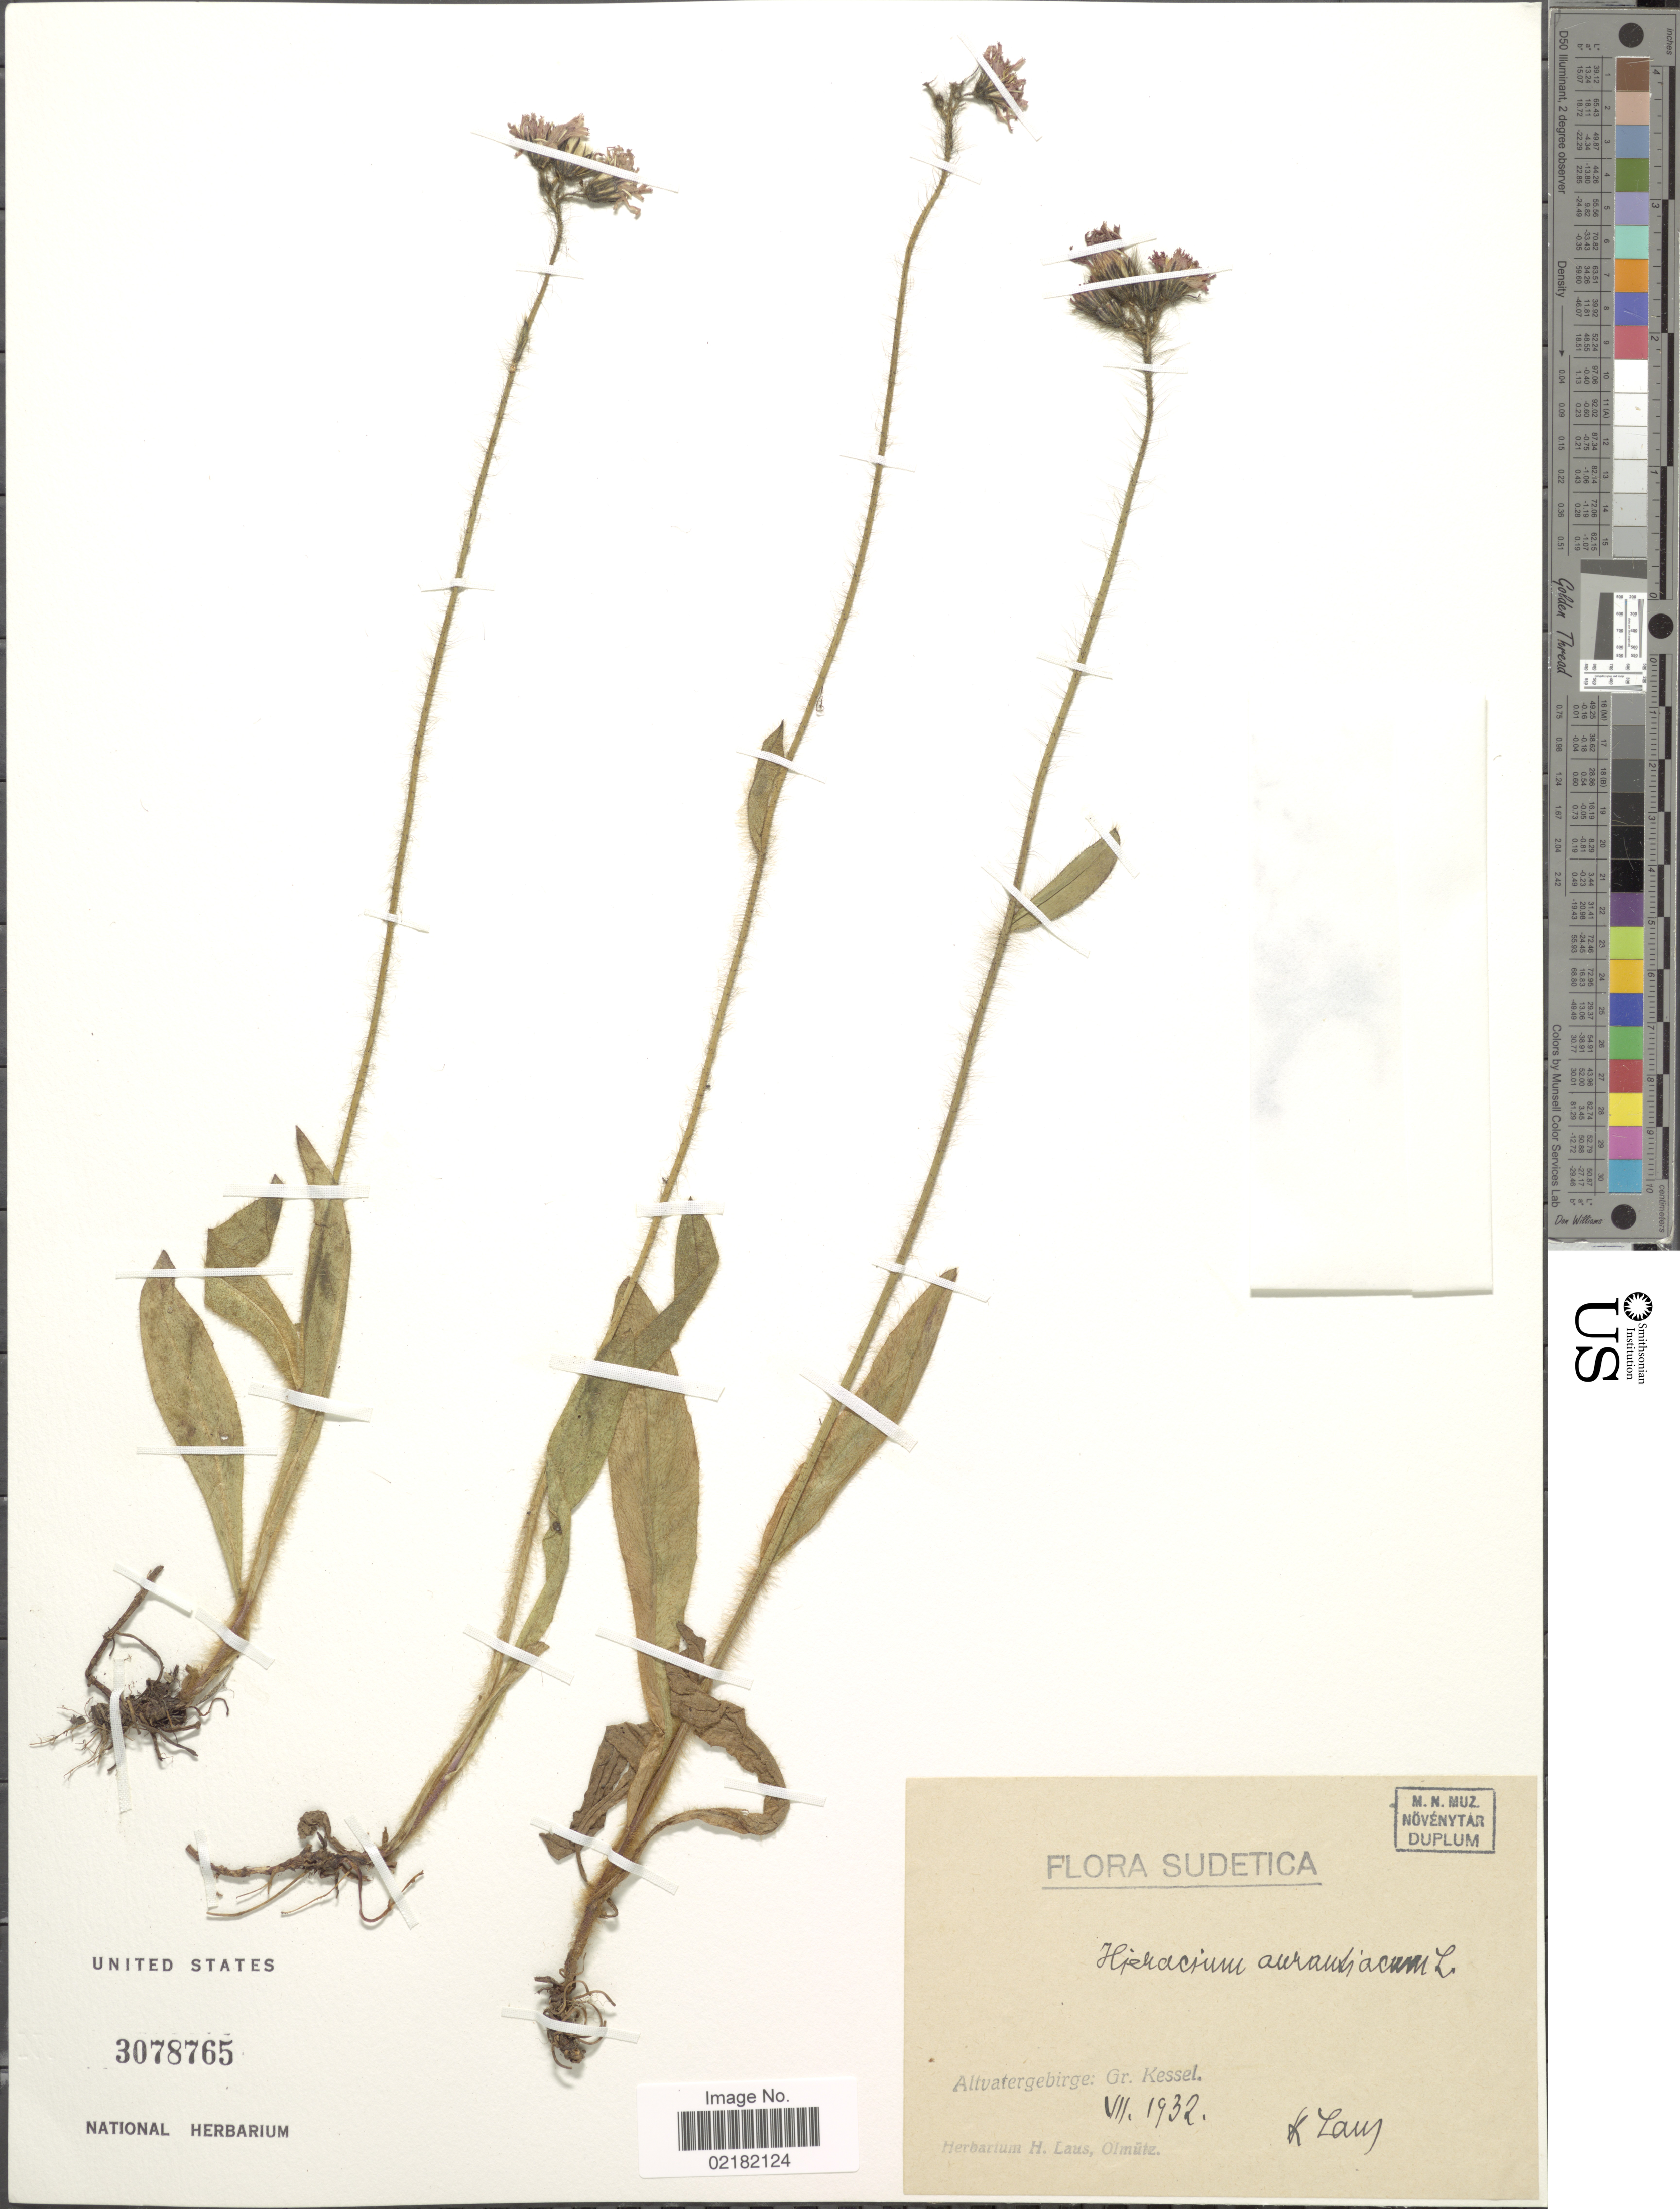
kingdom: Plantae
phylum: Tracheophyta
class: Magnoliopsida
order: Asterales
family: Asteraceae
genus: Pilosella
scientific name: Pilosella aurantiaca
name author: (L.) F.W. Schultz & Sch. Bip.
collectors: H. Laus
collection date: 1932-07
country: Czechia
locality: Sudetica, Altvatergebirge: Gr. Kessel. [interpreted]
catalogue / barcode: US 308765